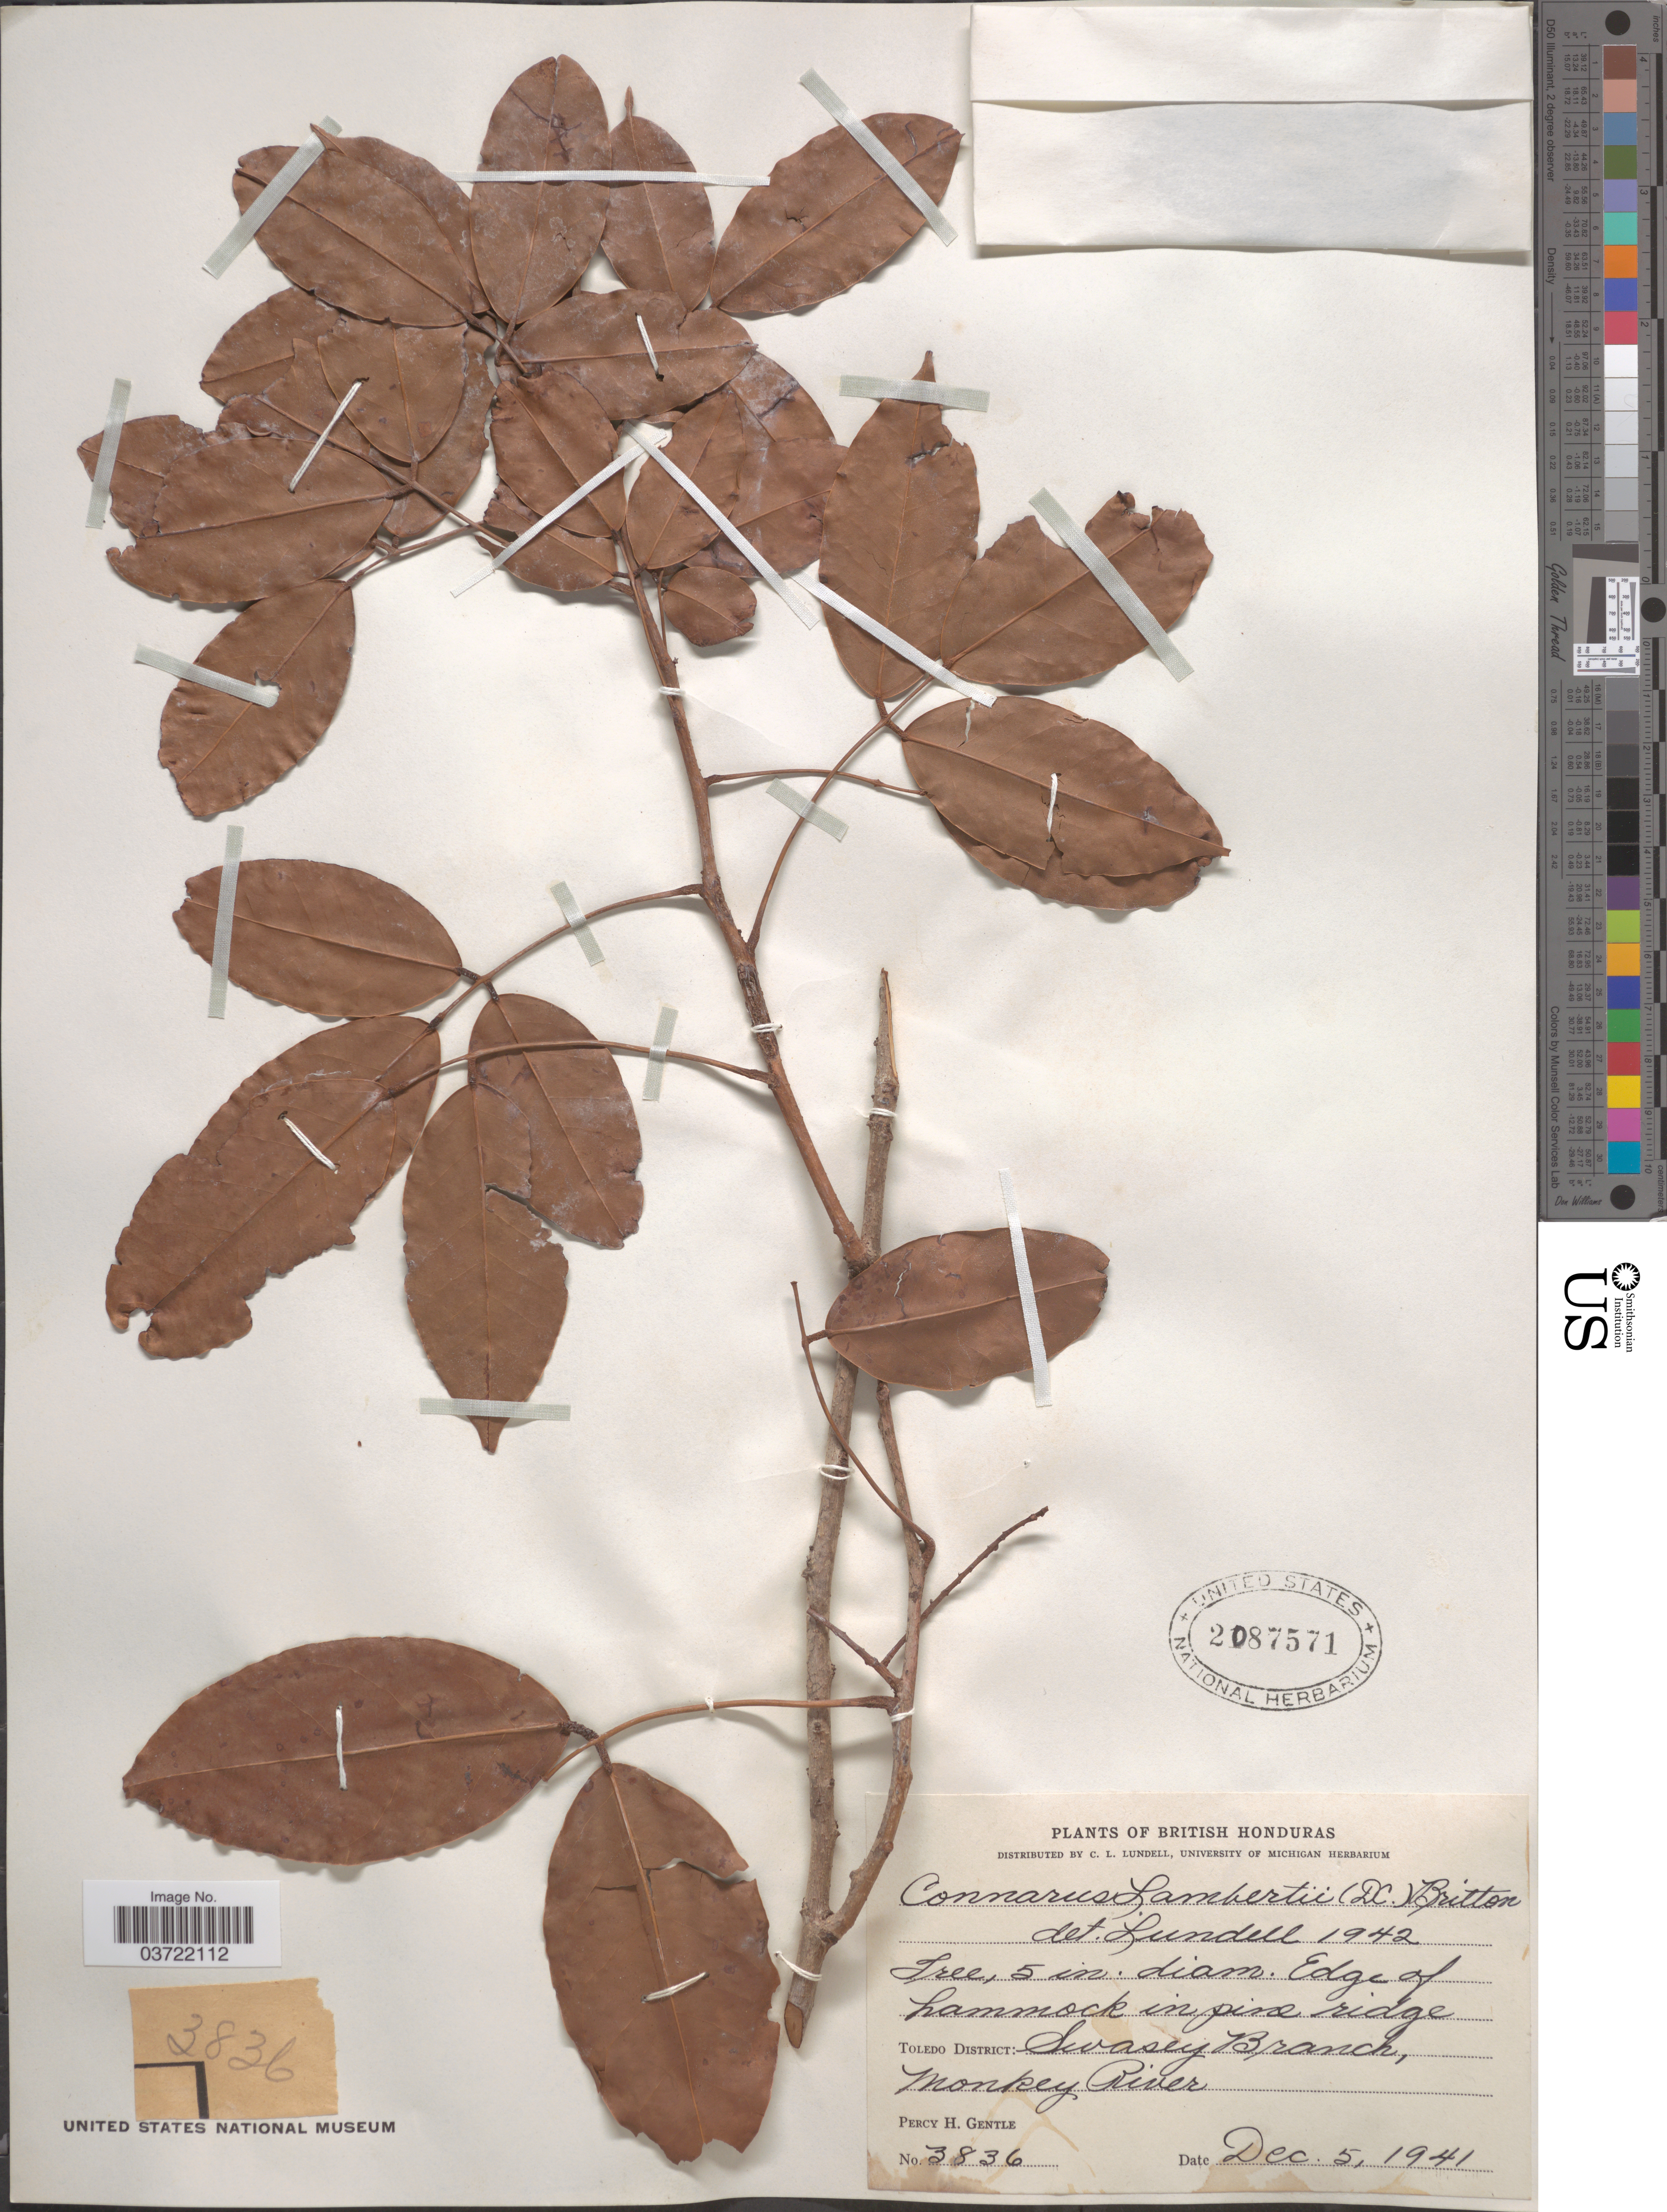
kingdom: Plantae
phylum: Tracheophyta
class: Magnoliopsida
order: Oxalidales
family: Connaraceae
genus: Connarus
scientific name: Connarus lambertii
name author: (DC.) Sagot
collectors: P. H. Gentle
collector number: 3836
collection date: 1941-12-05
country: Belize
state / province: Toledo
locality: British Honduras. Toledo District: Swasey Branch, Monkey River.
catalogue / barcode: US 2087571